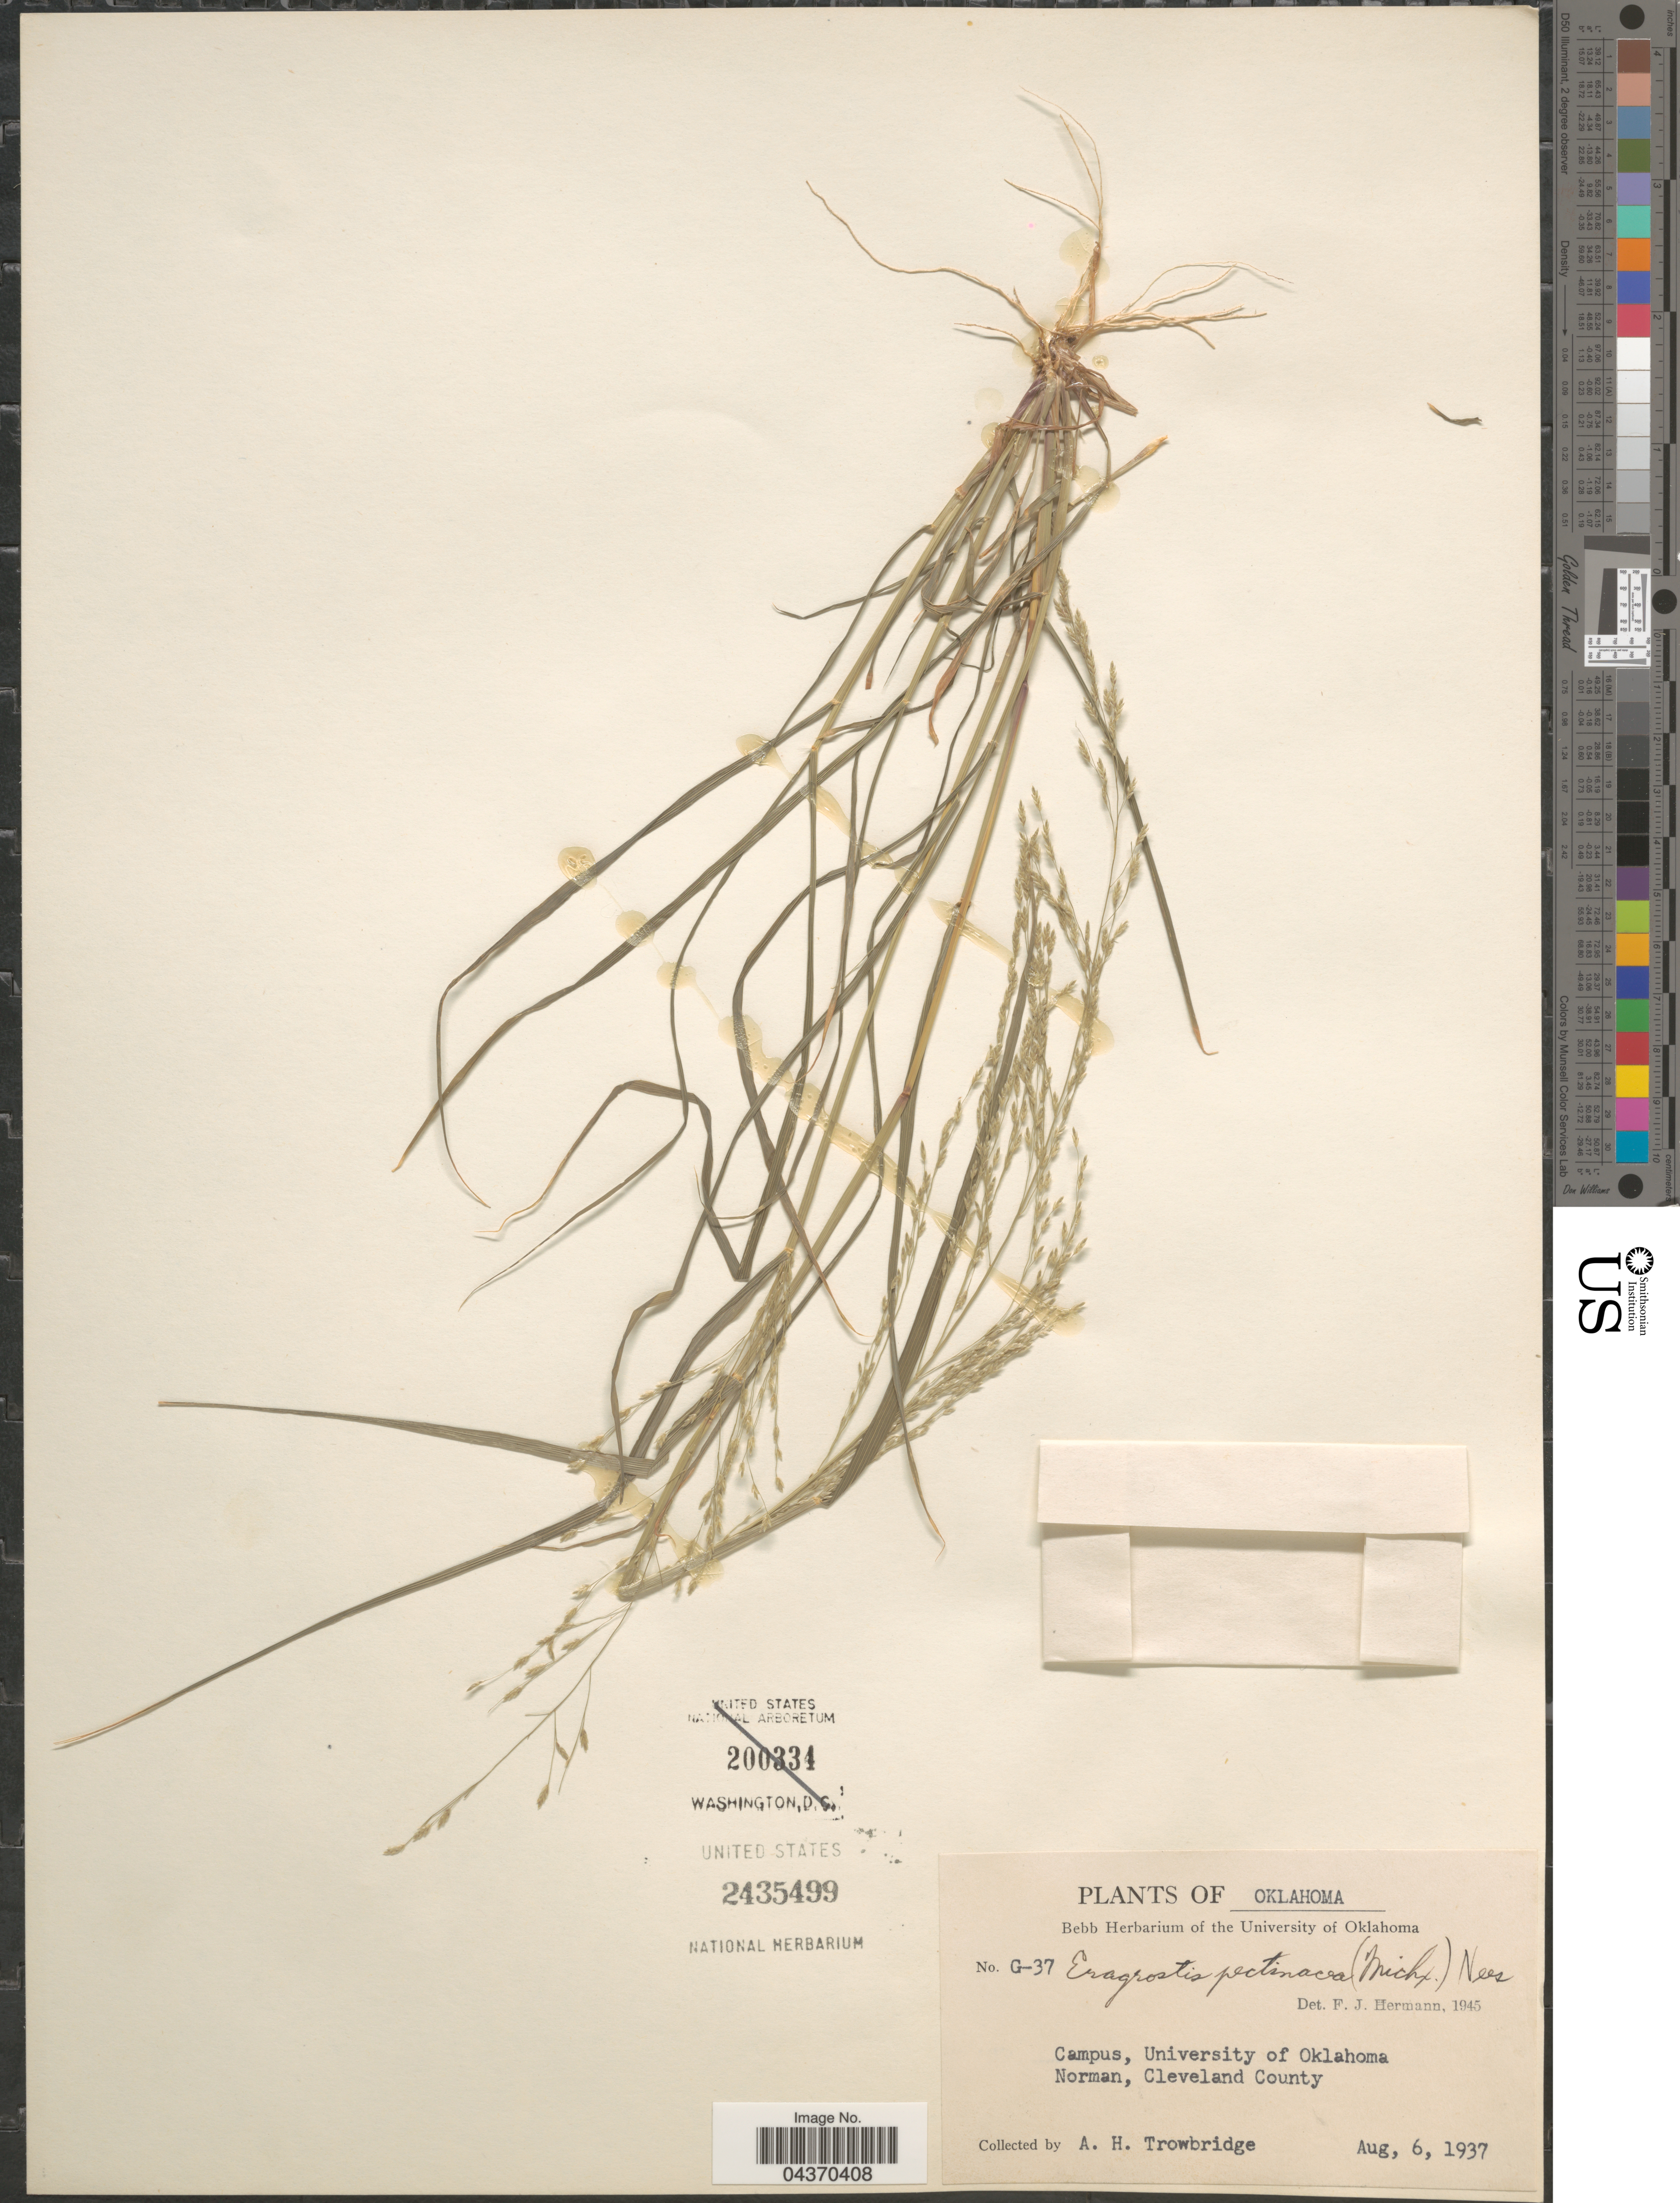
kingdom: Plantae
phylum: Tracheophyta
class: Liliopsida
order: Poales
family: Poaceae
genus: Eragrostis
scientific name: Eragrostis pectinacea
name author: (Michx.) Nees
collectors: A. H. Trowbridge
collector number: G-37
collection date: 1937-08-06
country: United States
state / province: Oklahoma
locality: Campus, University of Oklahoma. Norman, Cleveland County.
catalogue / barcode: US 2435499